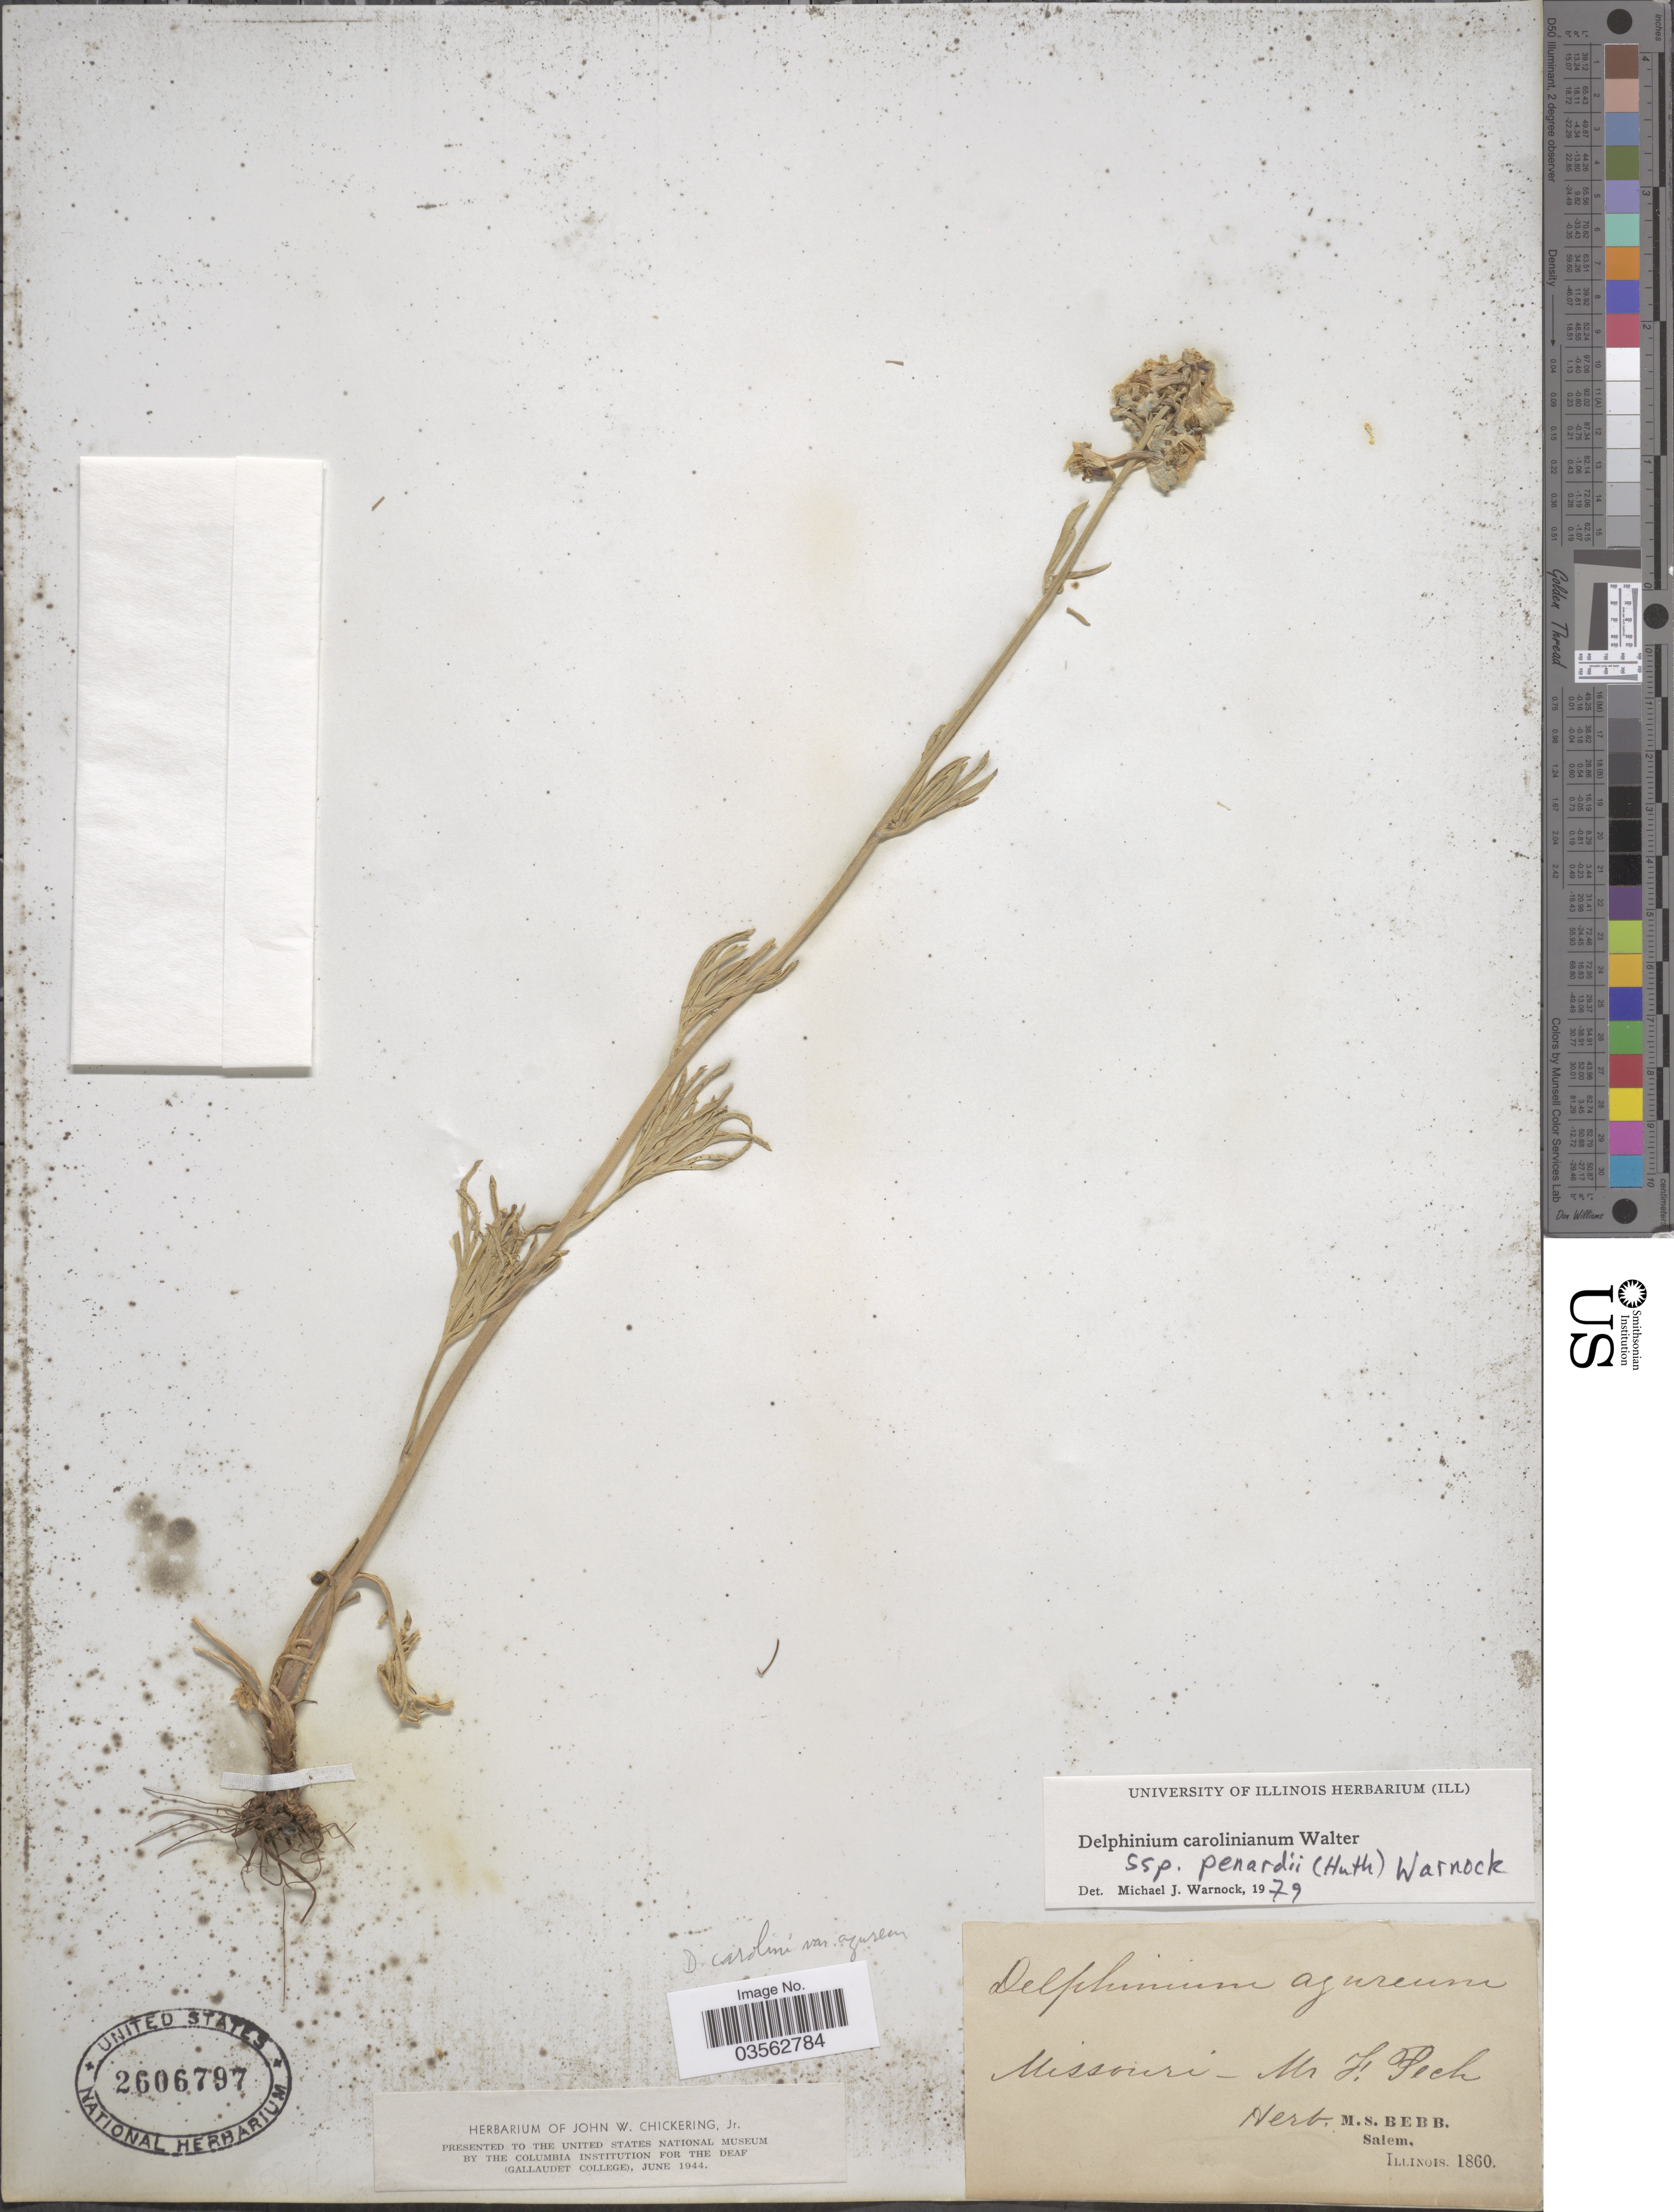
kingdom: Plantae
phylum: Tracheophyta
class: Magnoliopsida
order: Ranunculales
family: Ranunculaceae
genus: Delphinium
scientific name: Delphinium carolinianum subsp. penardii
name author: (Huth) M.J. Warnock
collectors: ex Herb. M. S. Bebb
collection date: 1860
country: United States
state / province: Missouri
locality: Mt J. Pech. [interpreted]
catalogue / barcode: US 2606797